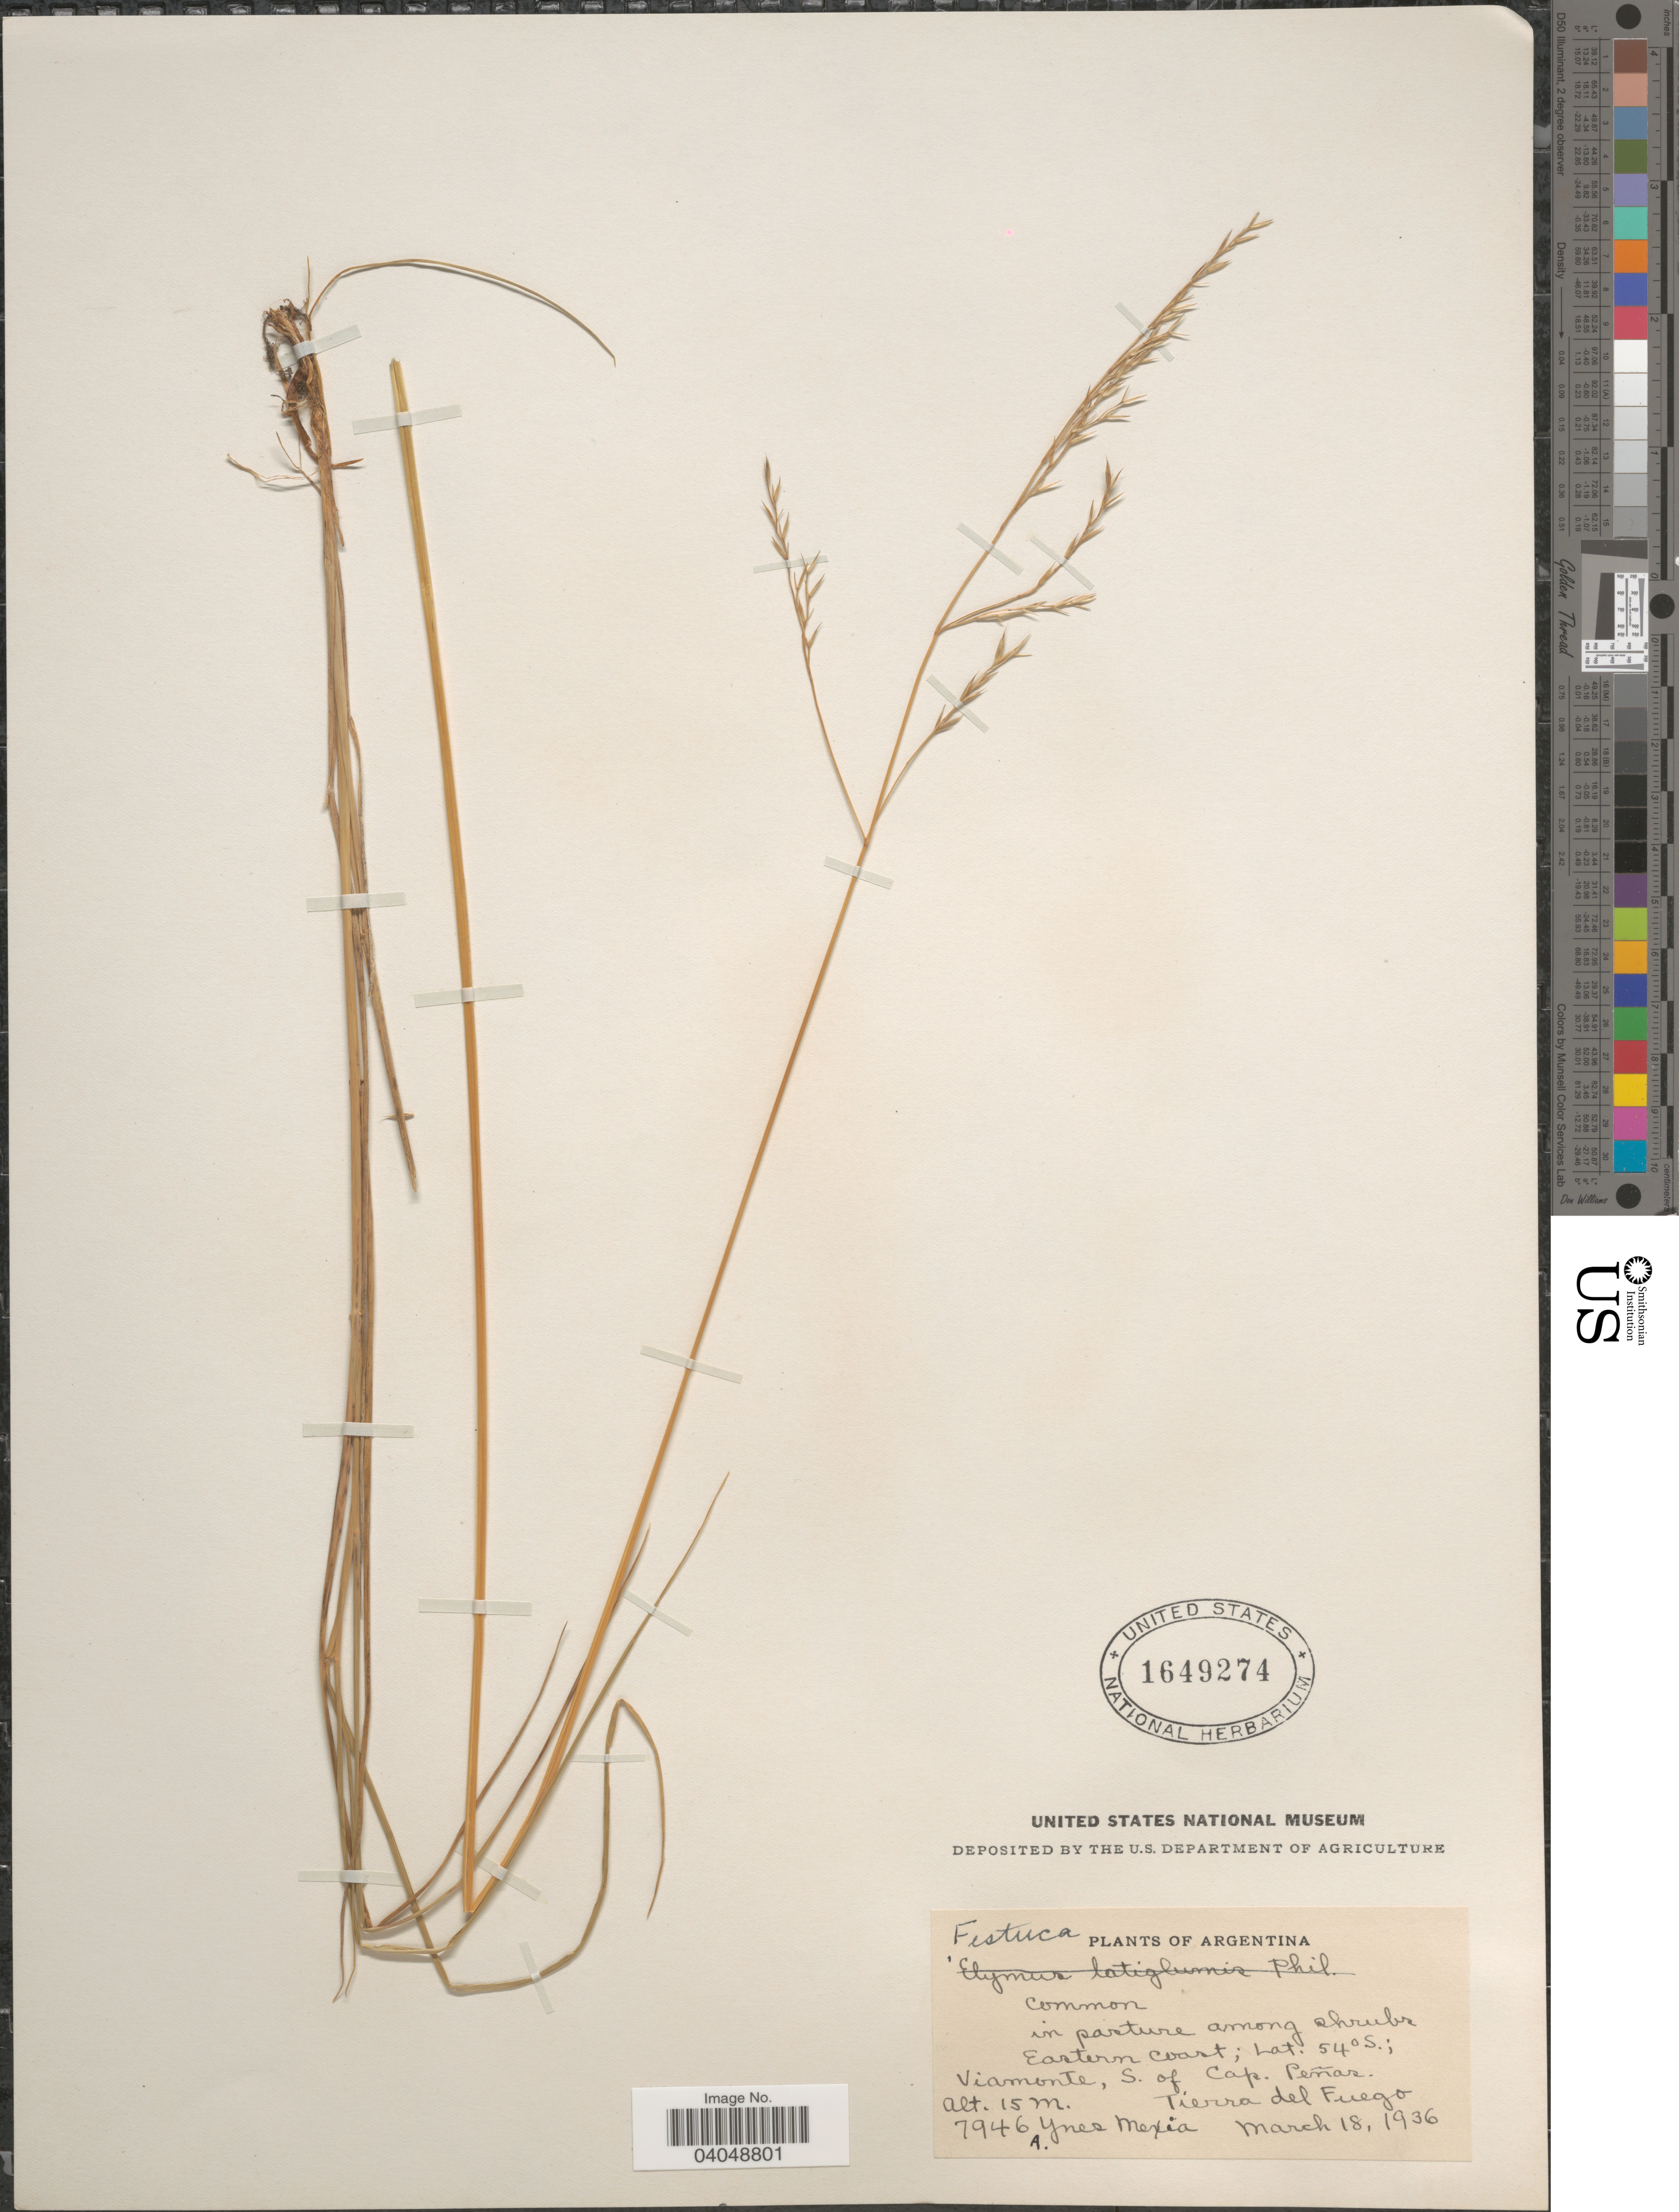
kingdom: Plantae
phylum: Tracheophyta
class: Liliopsida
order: Poales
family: Poaceae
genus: Festuca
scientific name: Festuca sp.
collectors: Y. Mexia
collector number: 7946 A.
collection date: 1936-03-18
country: Argentina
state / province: Tierra del Fuego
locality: Eastern Coast; Viamonte, S. of Cap. Peñas.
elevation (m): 15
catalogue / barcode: US 1649274